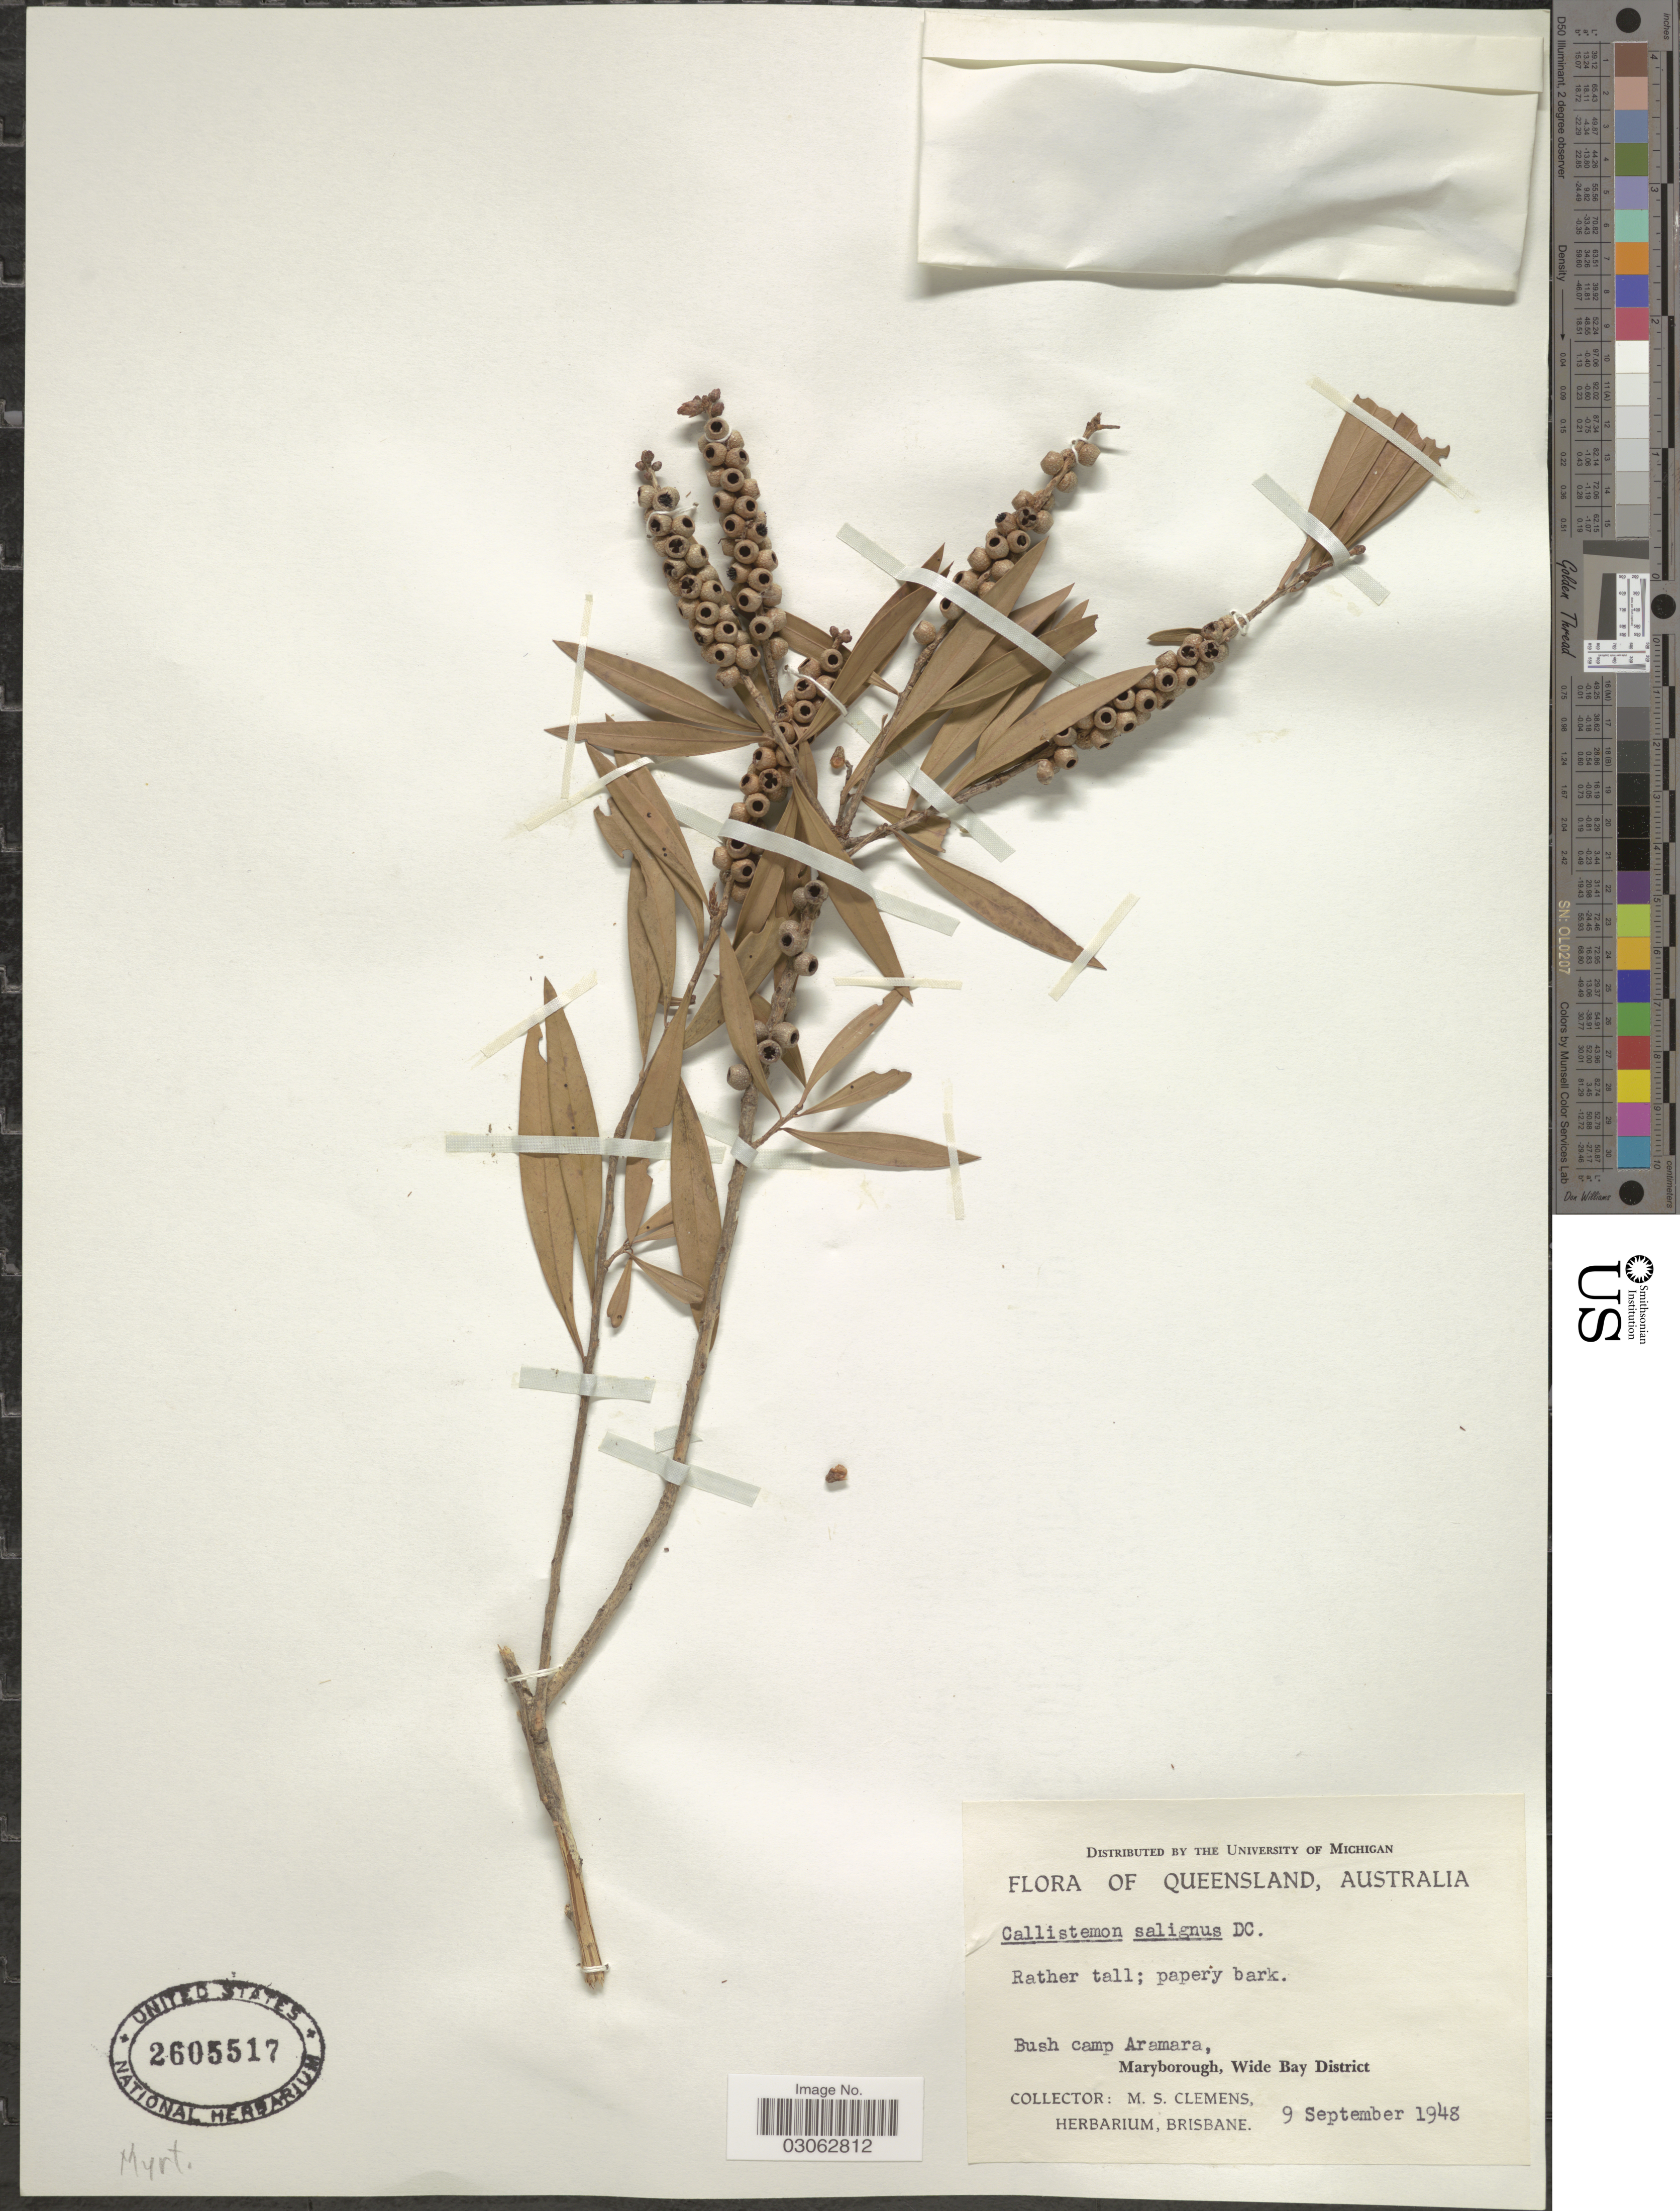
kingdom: Plantae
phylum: Tracheophyta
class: Magnoliopsida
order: Myrtales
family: Myrtaceae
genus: Callistemon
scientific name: Callistemon salignus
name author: (Sm.) Colvill ex Sweet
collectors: M. S. Clemens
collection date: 1948-09-09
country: Australia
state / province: Queensland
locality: Bush camp Aramara, Maryborough, Wide Bay District.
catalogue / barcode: US 2605517